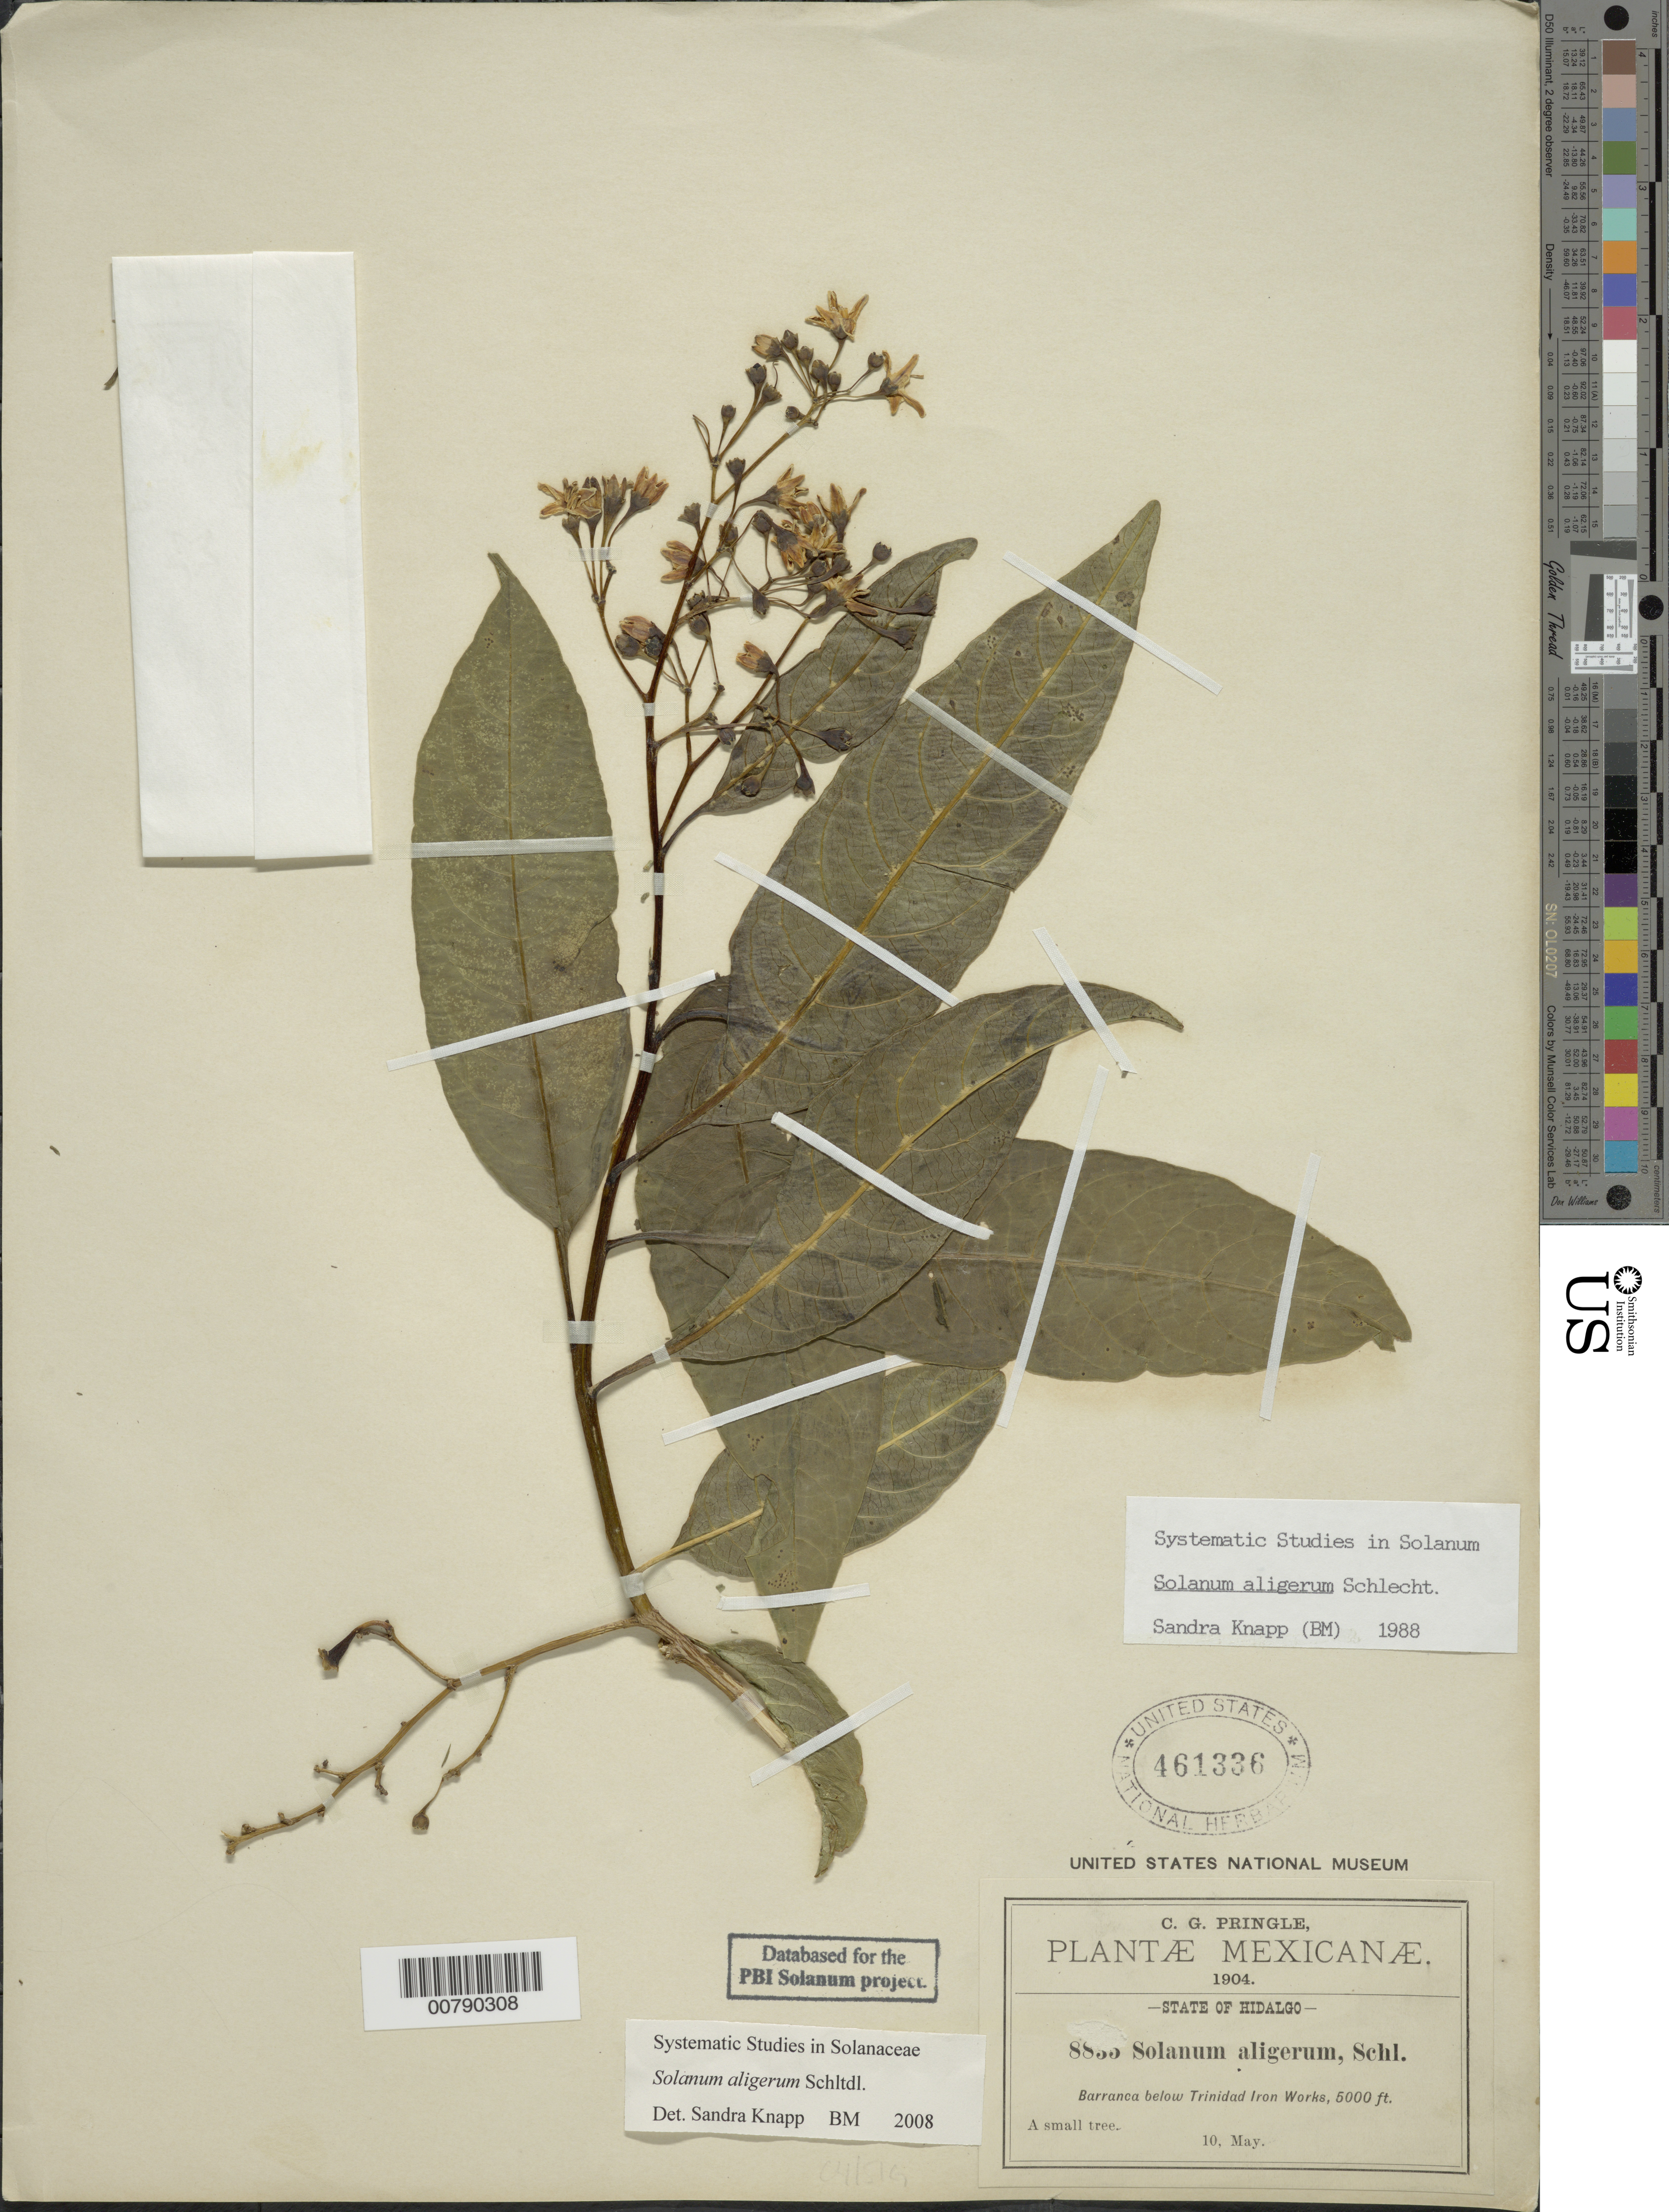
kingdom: Plantae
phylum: Tracheophyta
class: Magnoliopsida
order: Solanales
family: Solanaceae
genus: Solanum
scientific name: Solanum aligerum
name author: Schltdl.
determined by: Knapp, S. D.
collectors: C. G. Pringle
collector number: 8835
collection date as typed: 10 May 1904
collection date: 1904-05-10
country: Mexico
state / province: Hidalgo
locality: Barranca below Trinidad Iron Works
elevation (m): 1524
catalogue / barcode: US 461336